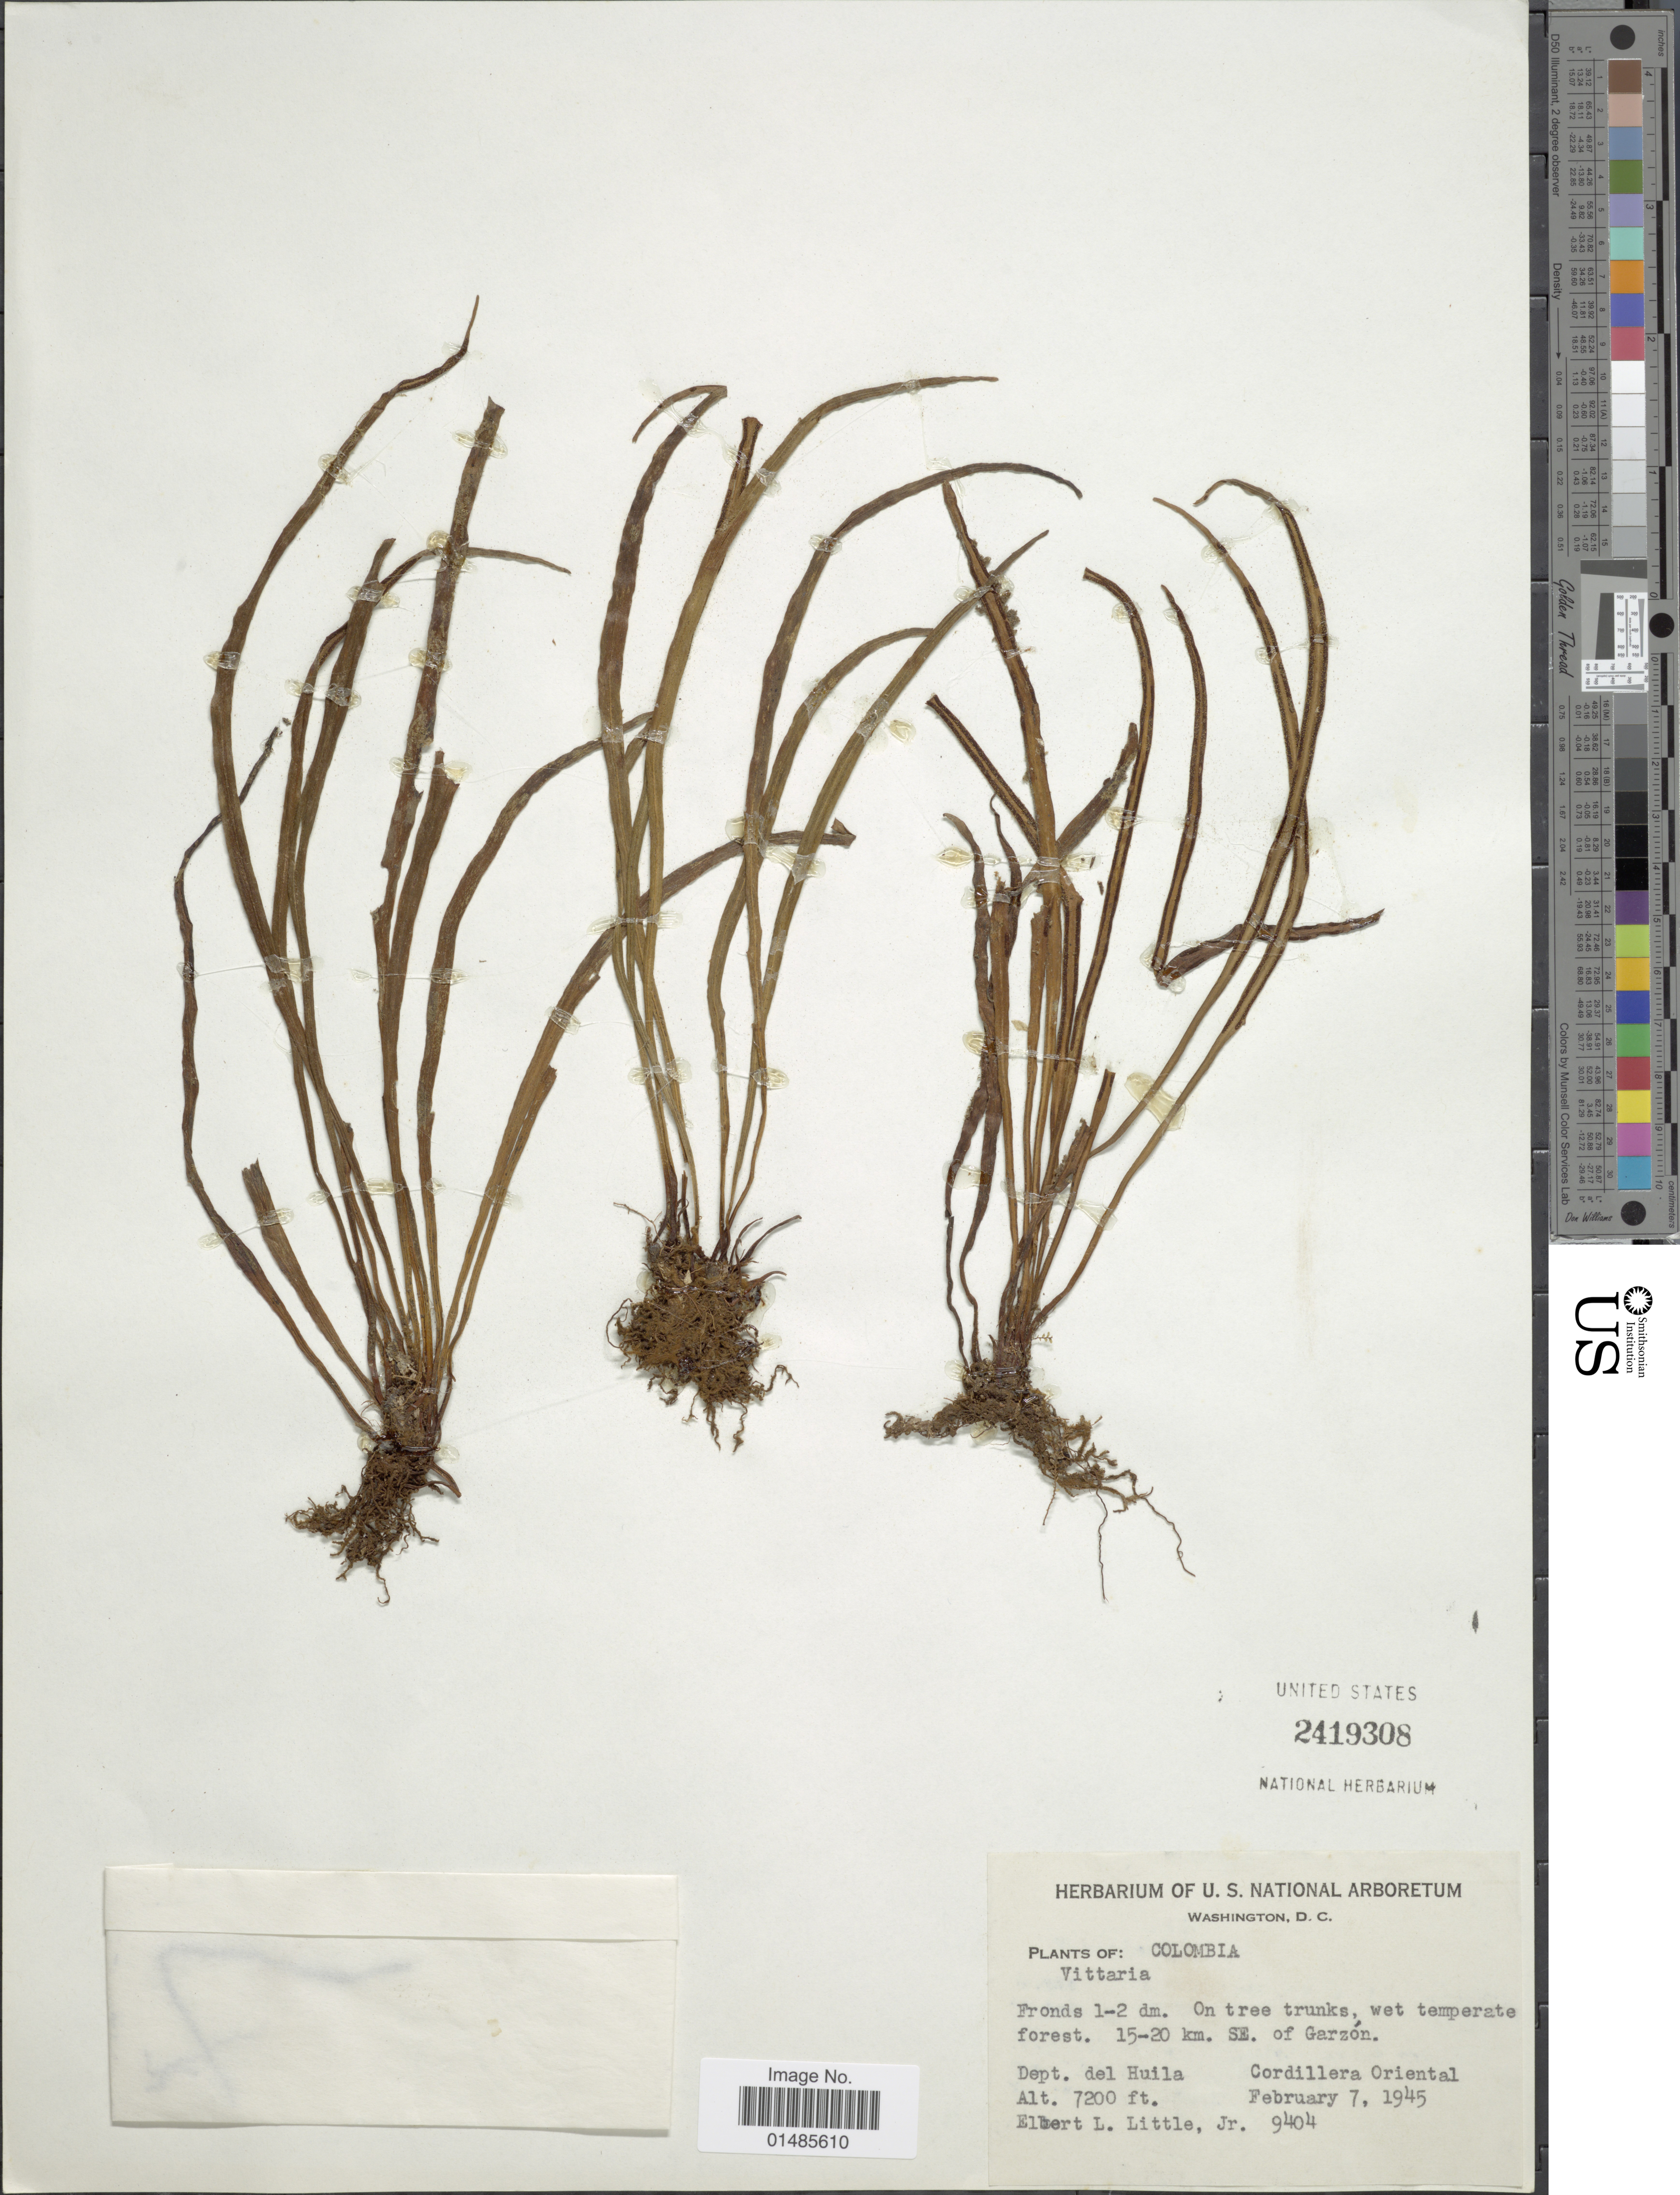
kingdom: Plantae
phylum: Tracheophyta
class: Polypodiopsida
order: Polypodiales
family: Pteridaceae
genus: Radiovittaria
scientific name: Radiovittaria sp.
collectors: E. L. Little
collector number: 9404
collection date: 1945-02-07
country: Colombia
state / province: Huila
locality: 15-20 km. SE. of Garzón. Cordillera Oriental.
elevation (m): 2195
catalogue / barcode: US 2419308